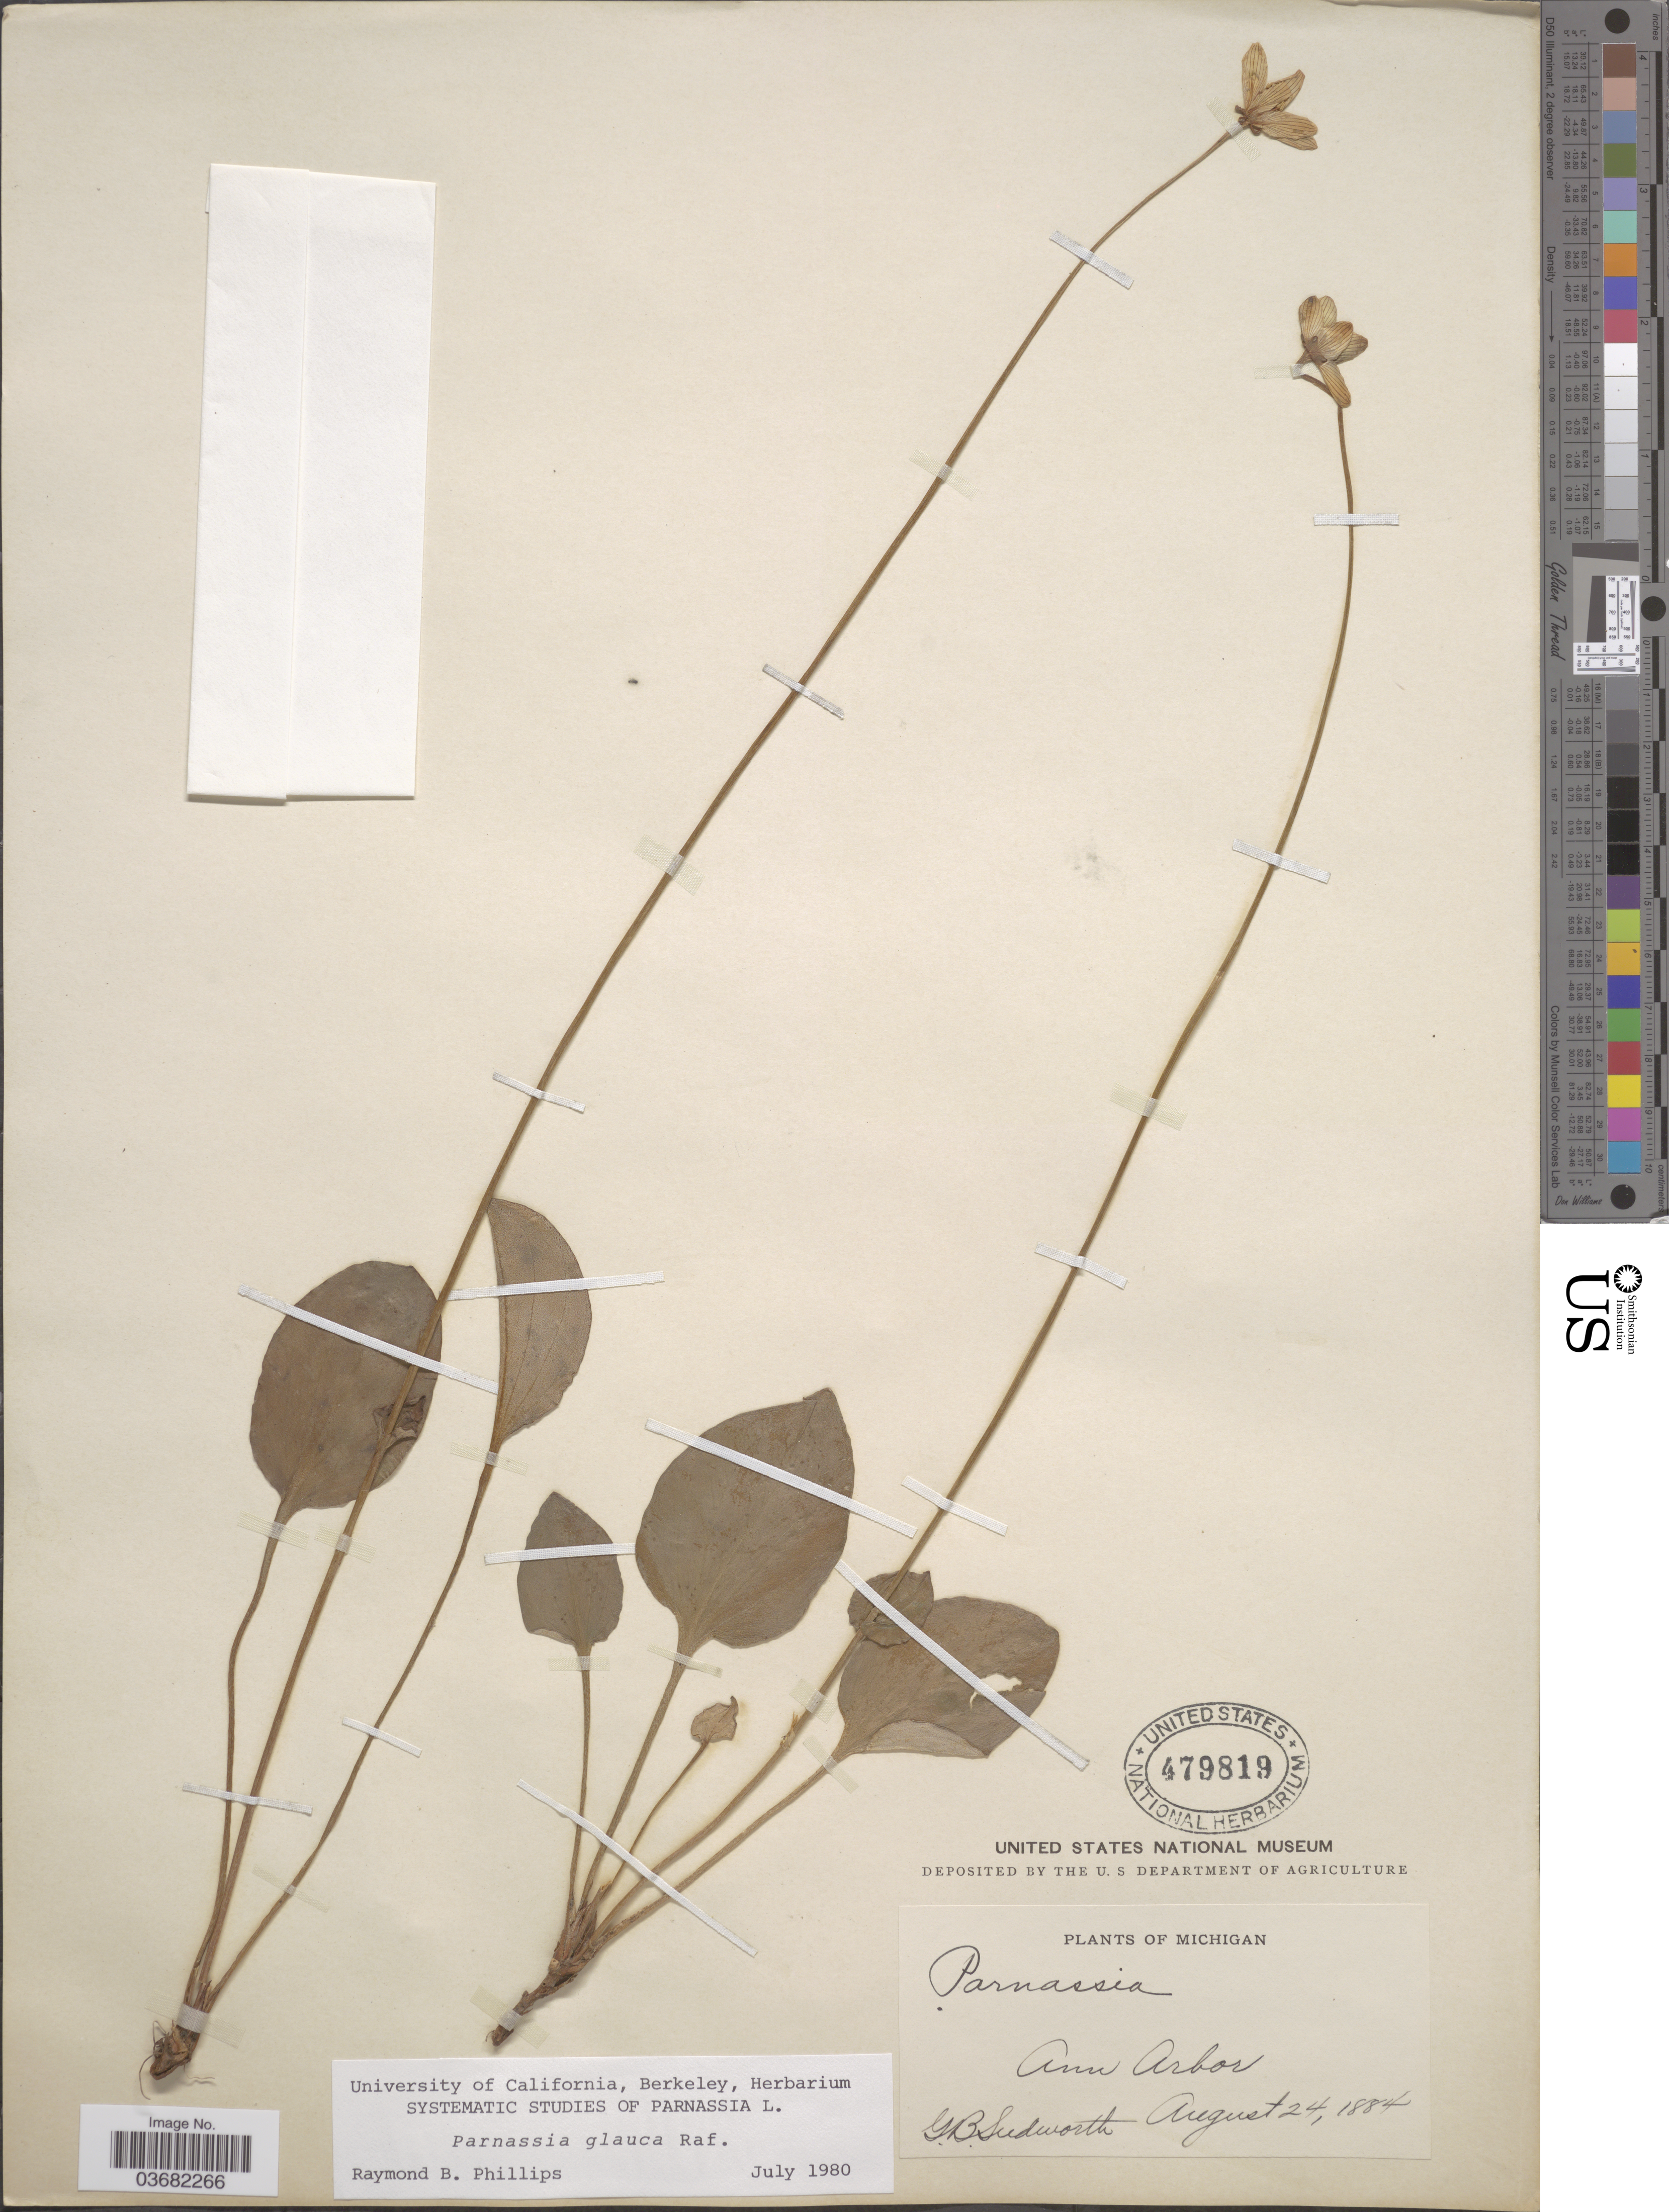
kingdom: Plantae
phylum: Tracheophyta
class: Magnoliopsida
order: Celastrales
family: Parnassiaceae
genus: Parnassia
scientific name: Parnassia glauca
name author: Raf.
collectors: G. B. Sudworth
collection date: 1884-08-24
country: United States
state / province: Michigan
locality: Ann Arbor.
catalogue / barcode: US 479819